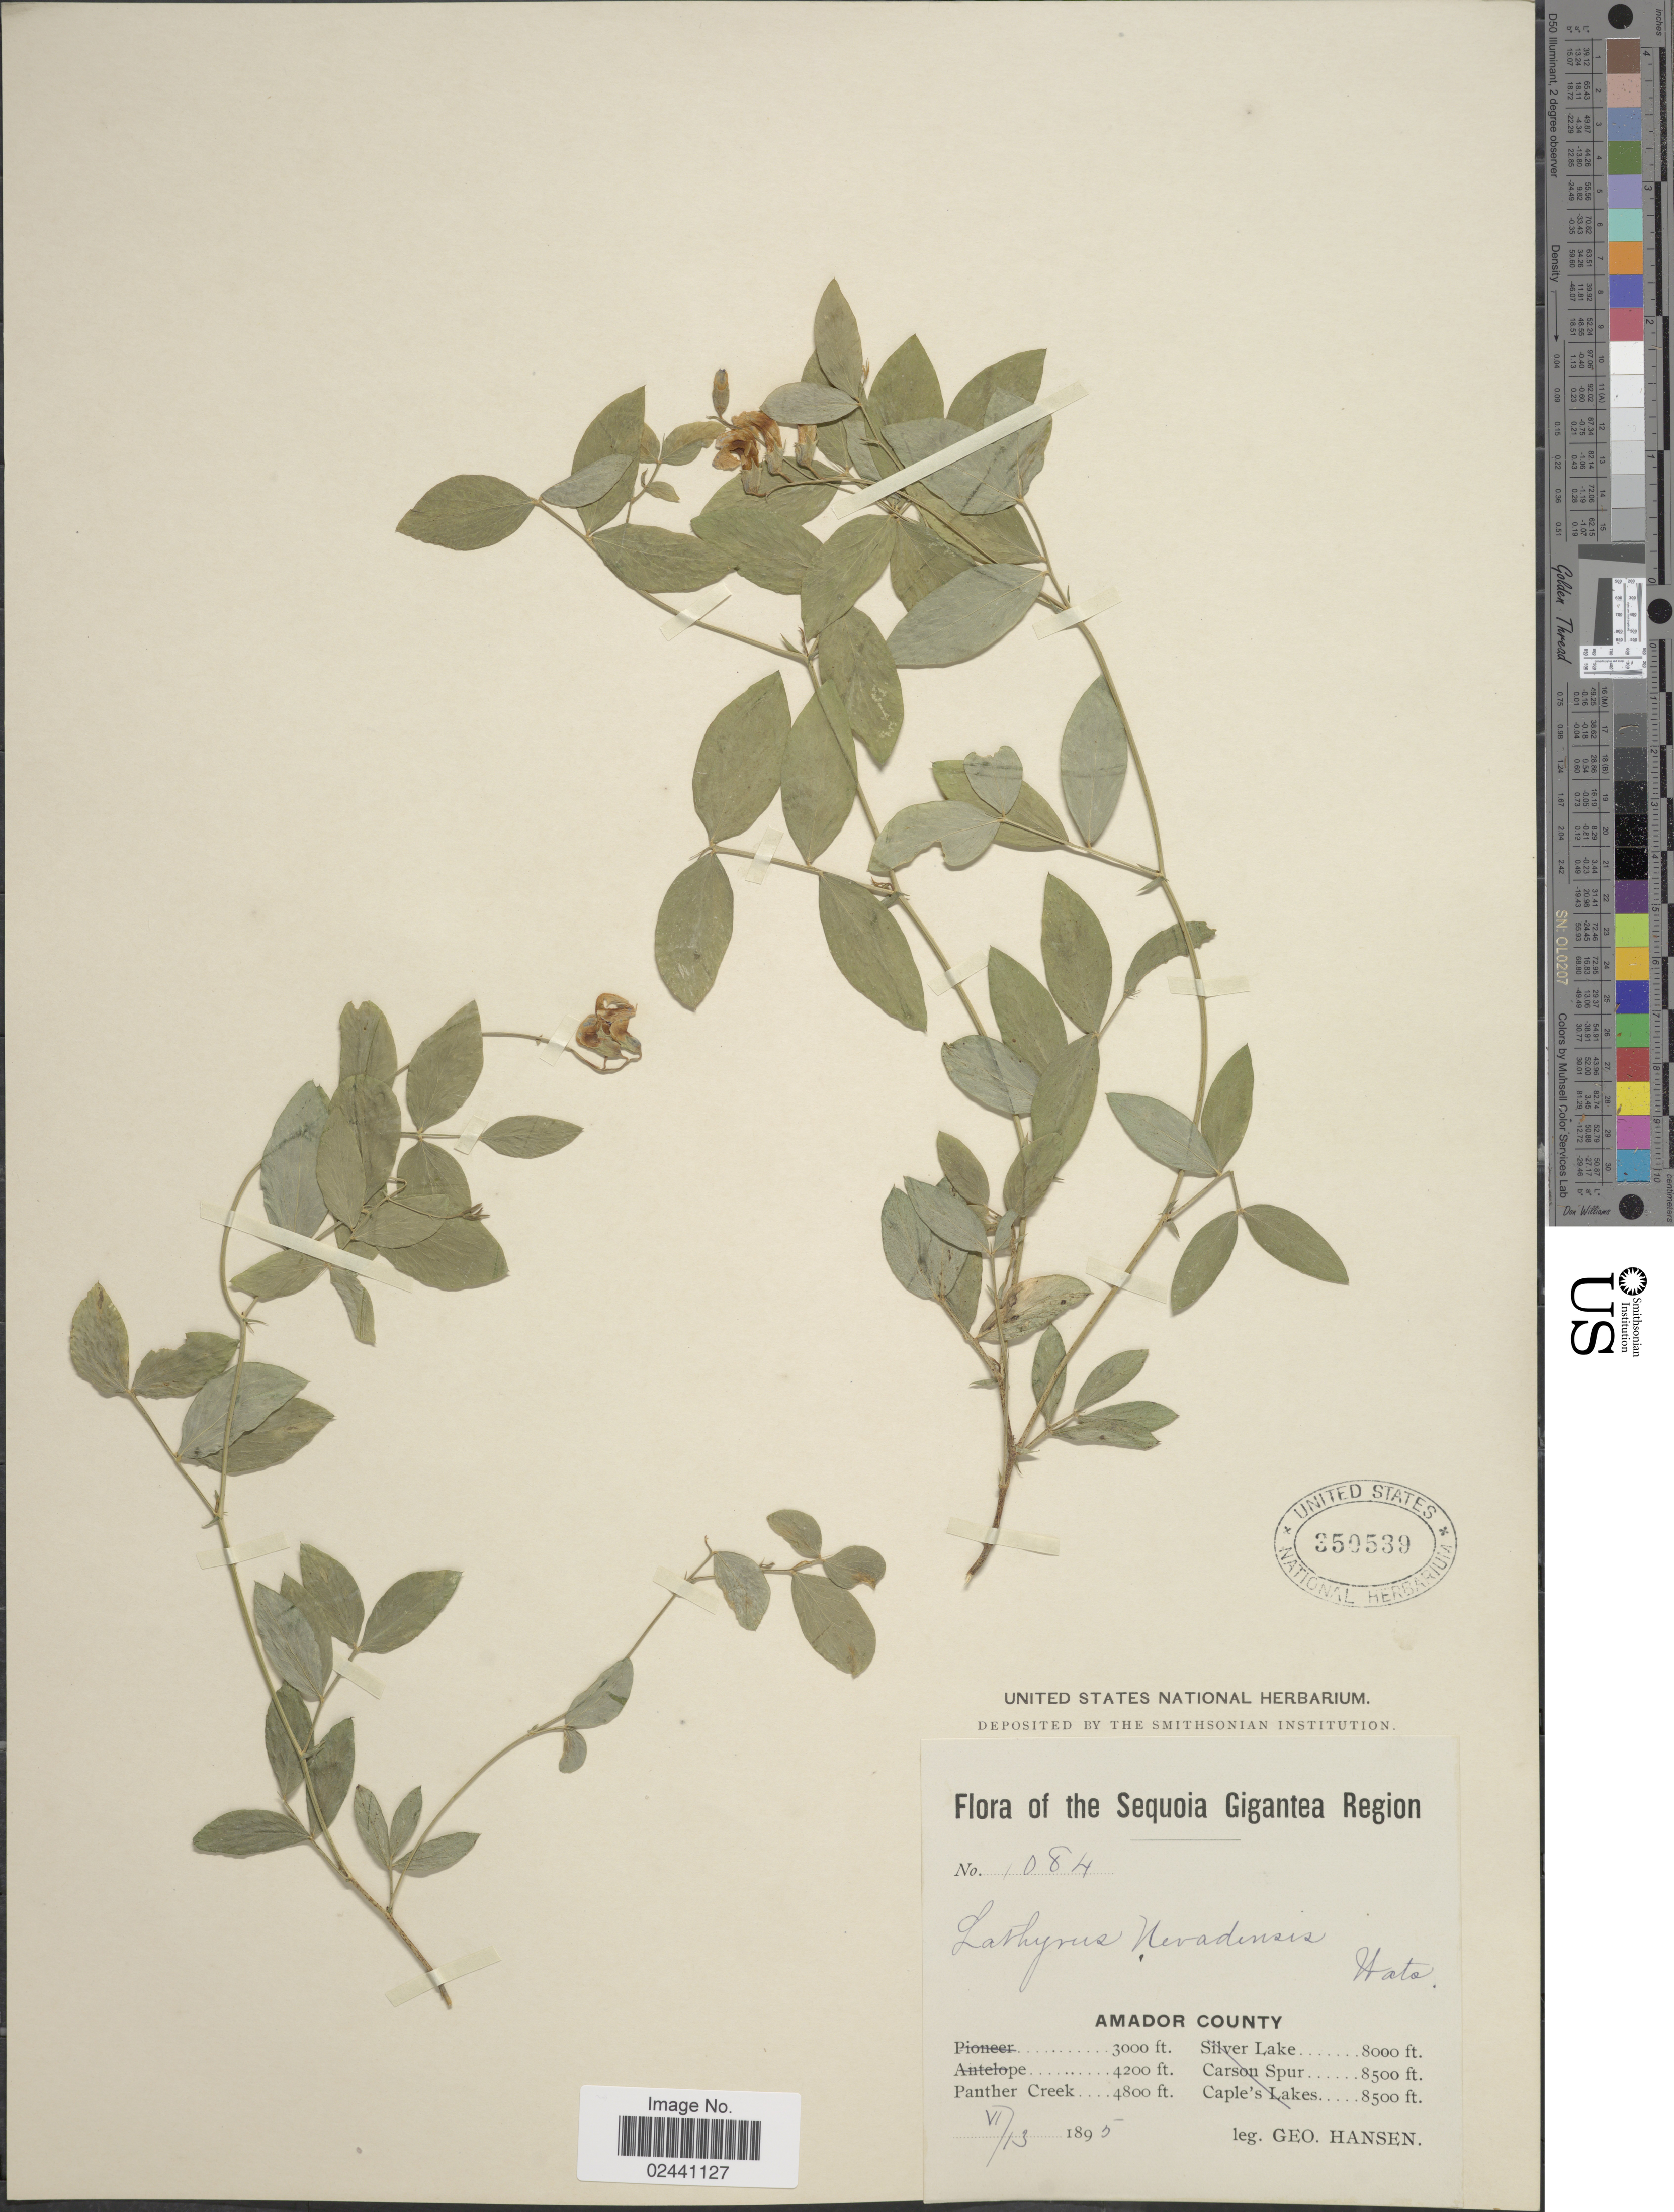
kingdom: Plantae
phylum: Tracheophyta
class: Magnoliopsida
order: Fabales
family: Fabaceae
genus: Lathyrus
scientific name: Lathyrus nevadensis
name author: S. Watson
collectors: G. Hansen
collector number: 1084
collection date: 1895-06-13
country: United States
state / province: California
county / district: Amador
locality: Sequoia Gigantea Region. Amador County. Panther Creek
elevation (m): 1463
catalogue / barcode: US 350539